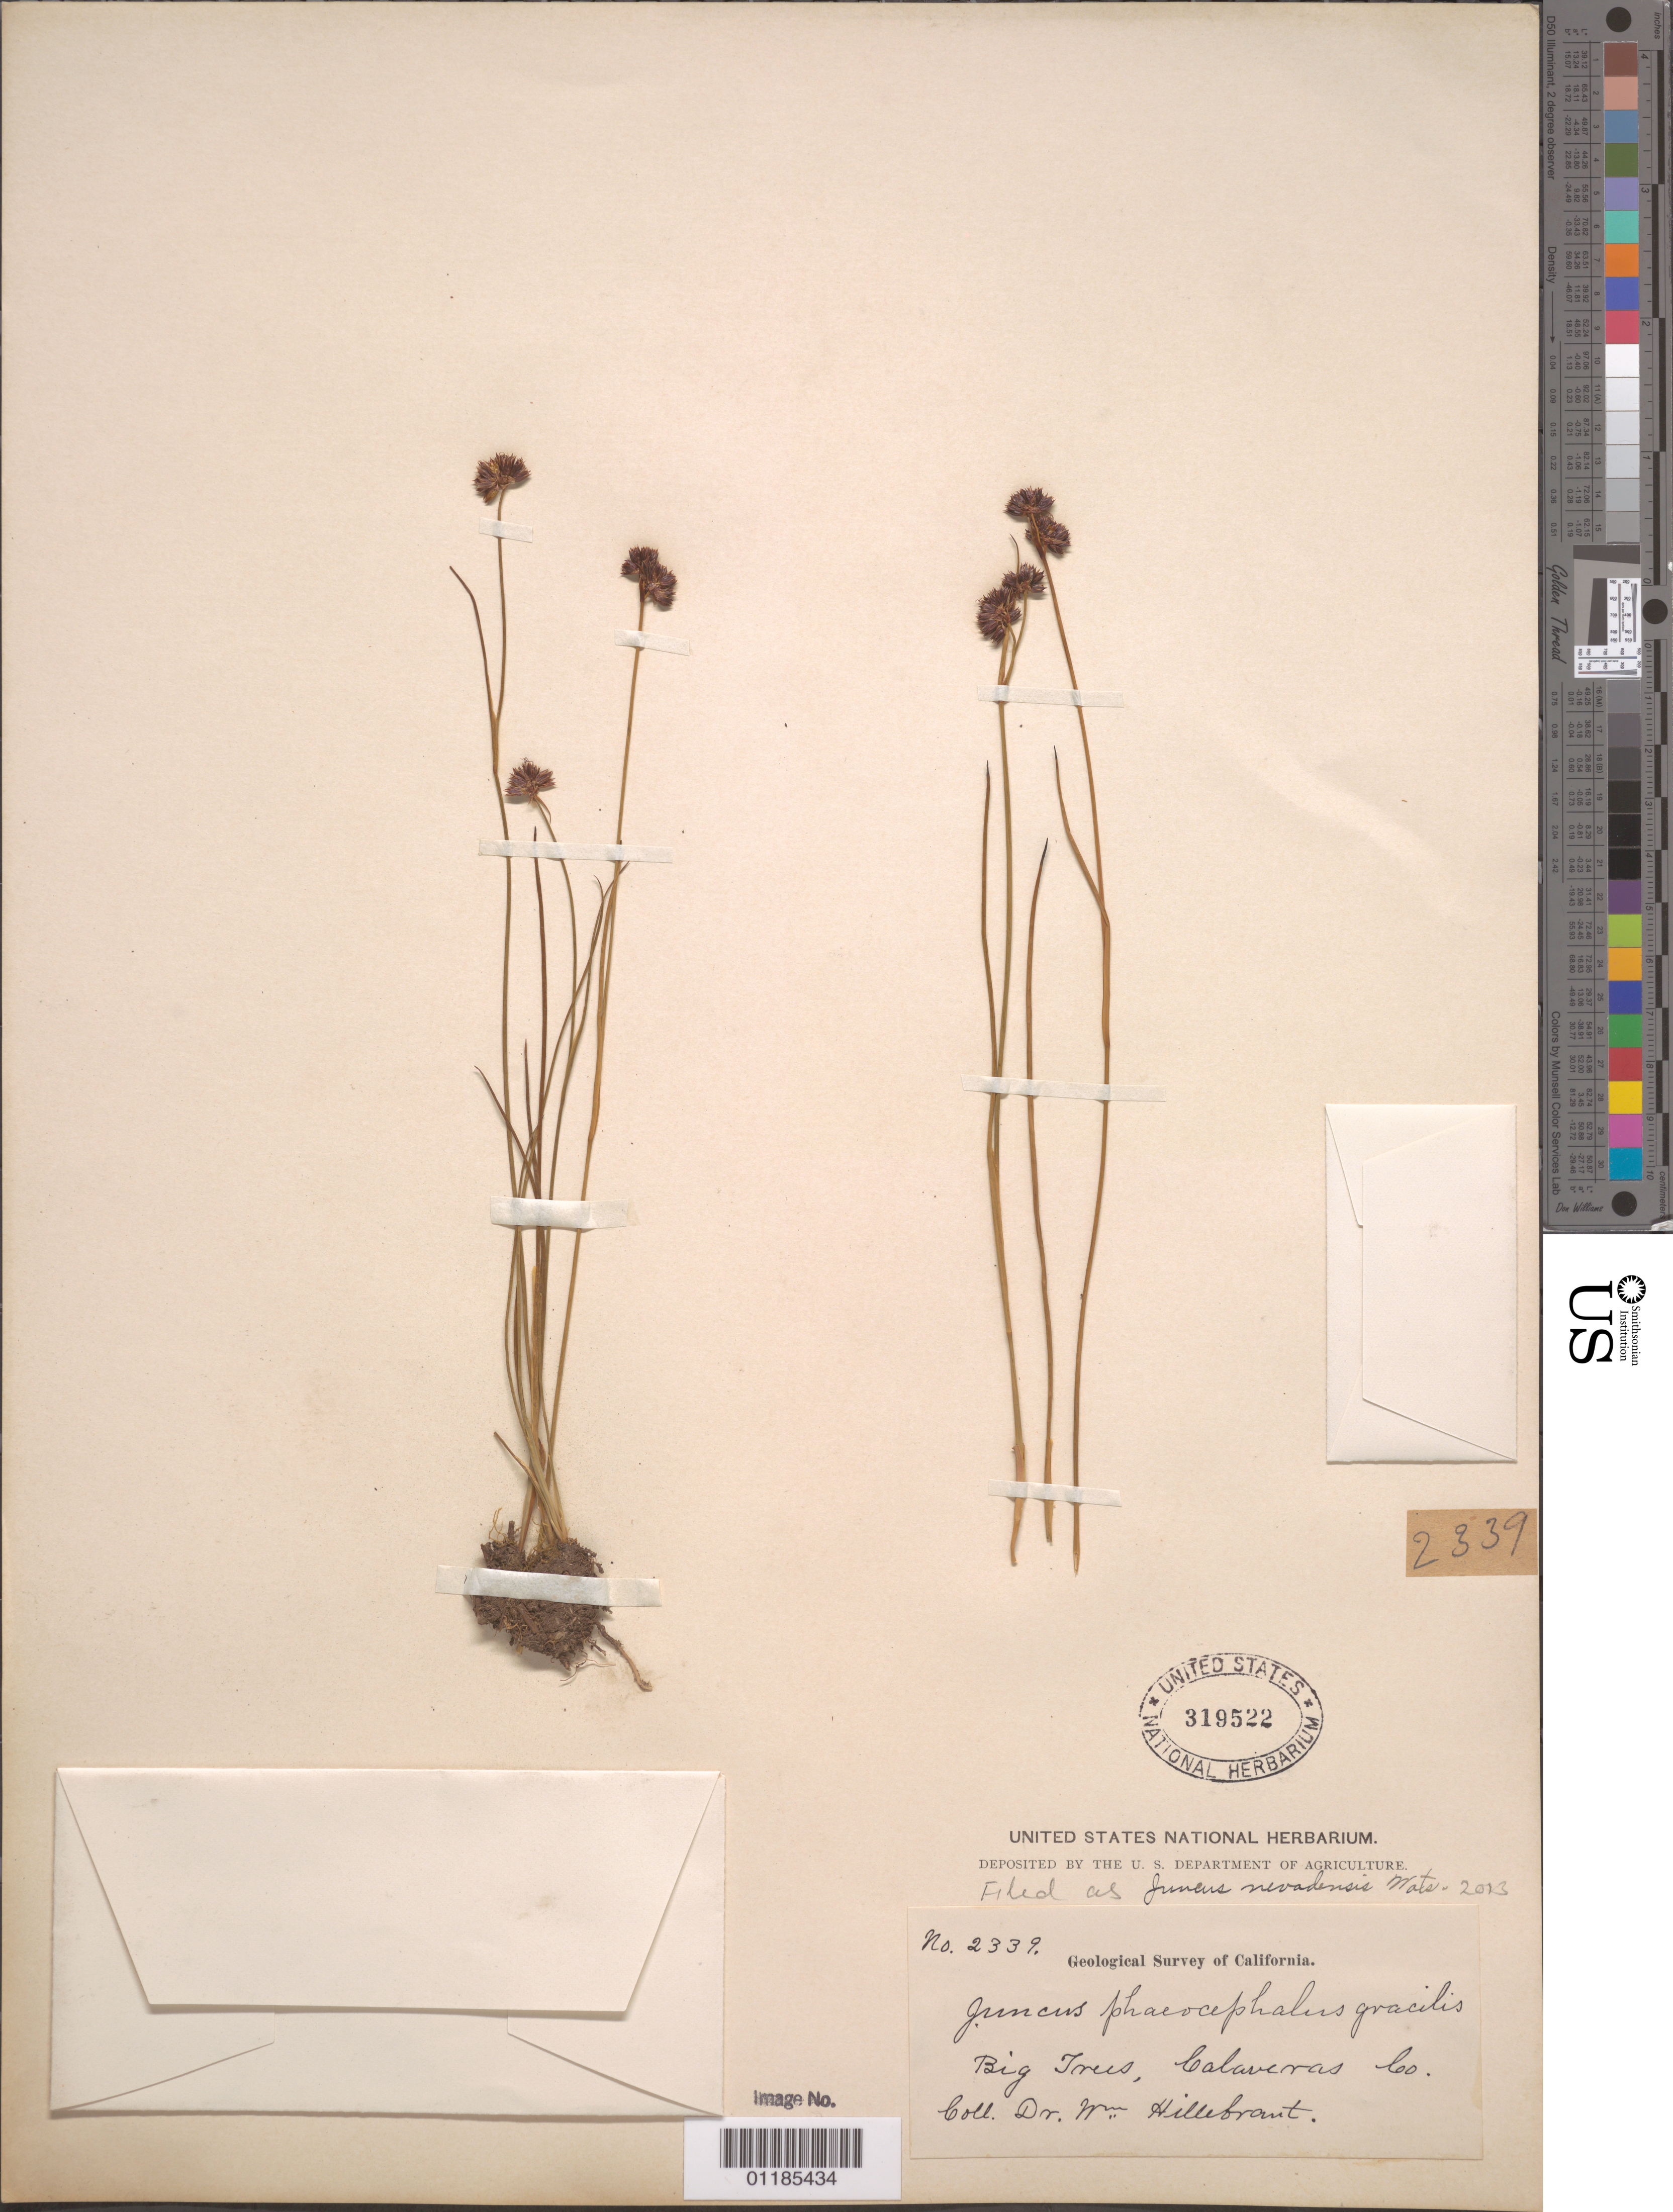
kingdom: Plantae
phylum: Tracheophyta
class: Liliopsida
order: Poales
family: Juncaceae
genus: Juncus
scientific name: Juncus nevadensis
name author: S. Watson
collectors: W. Hillebrand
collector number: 2339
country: United States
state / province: California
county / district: Calaveras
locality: Big Trees.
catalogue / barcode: US 319522